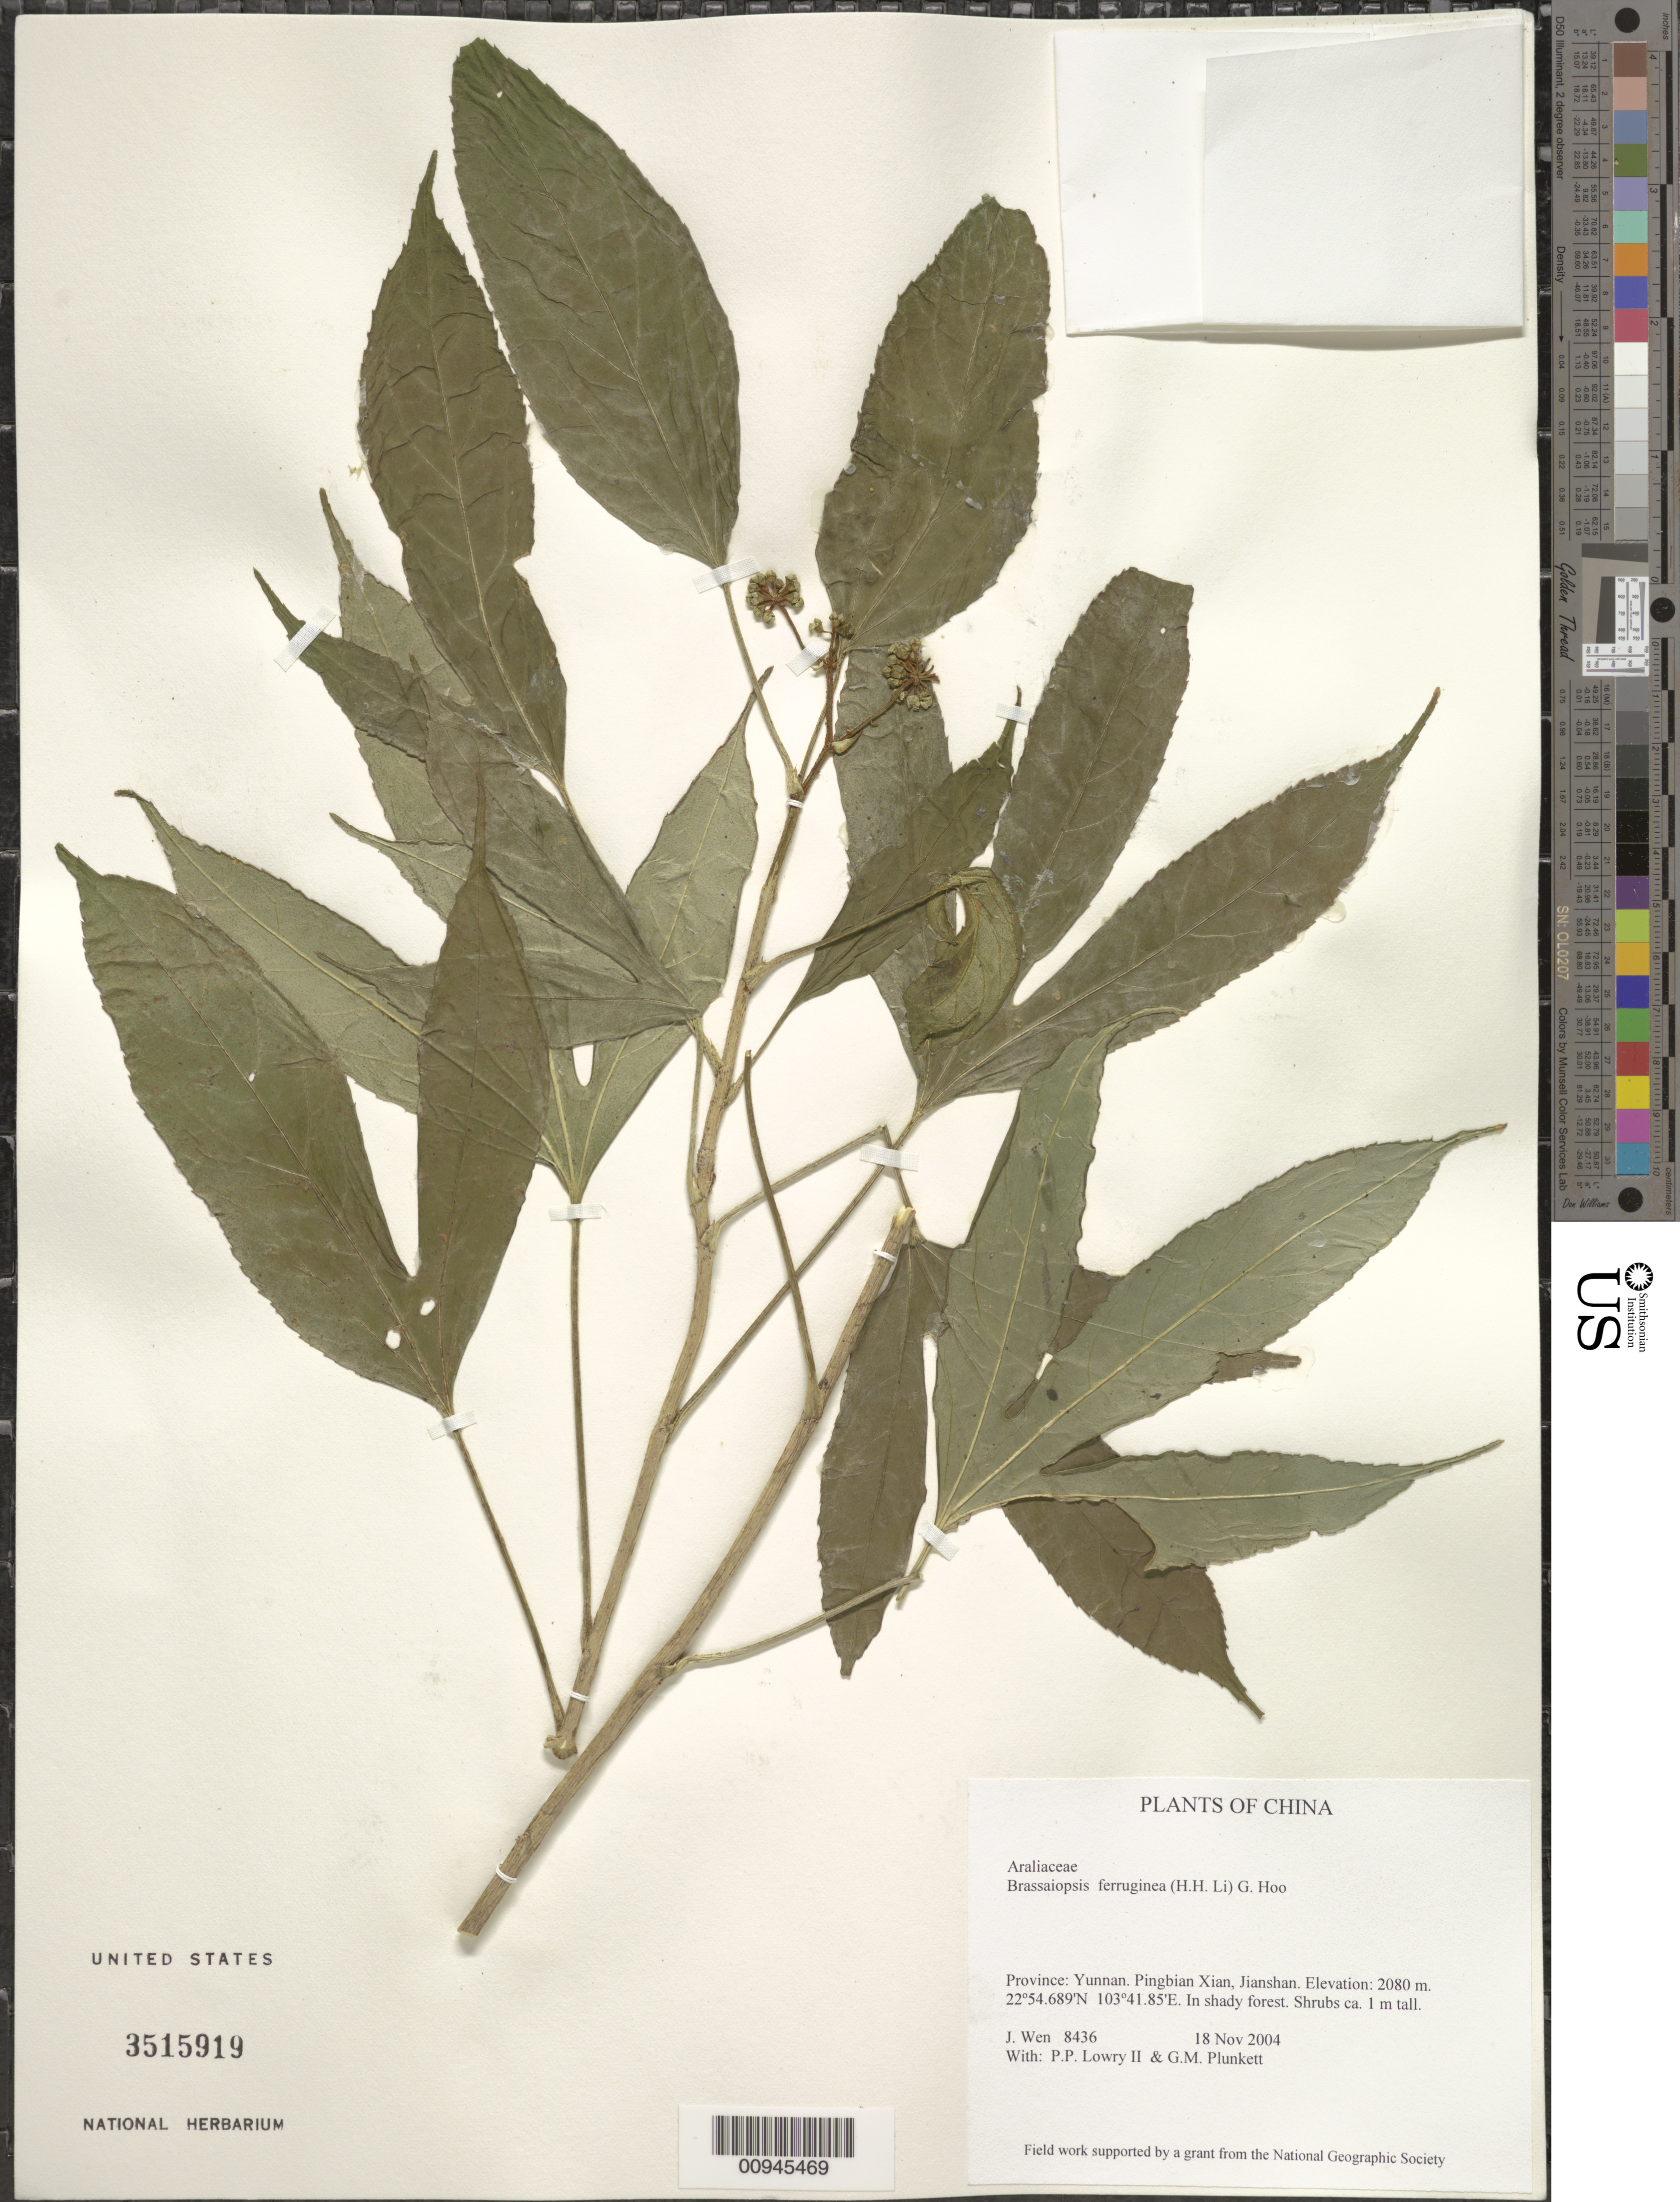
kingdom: Plantae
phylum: Tracheophyta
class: Magnoliopsida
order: Apiales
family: Araliaceae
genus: Brassaiopsis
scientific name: Brassaiopsis ferruginea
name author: (H.H. Li) G. Hoo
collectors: J. Wen, P. P. Lowry & G. M. Plunkett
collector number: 8436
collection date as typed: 18 Nov 2004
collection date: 2004-11-18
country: China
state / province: Yunnan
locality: Pingbian Xian, Jianshan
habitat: In shady forest.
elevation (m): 2080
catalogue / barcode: US 3515919